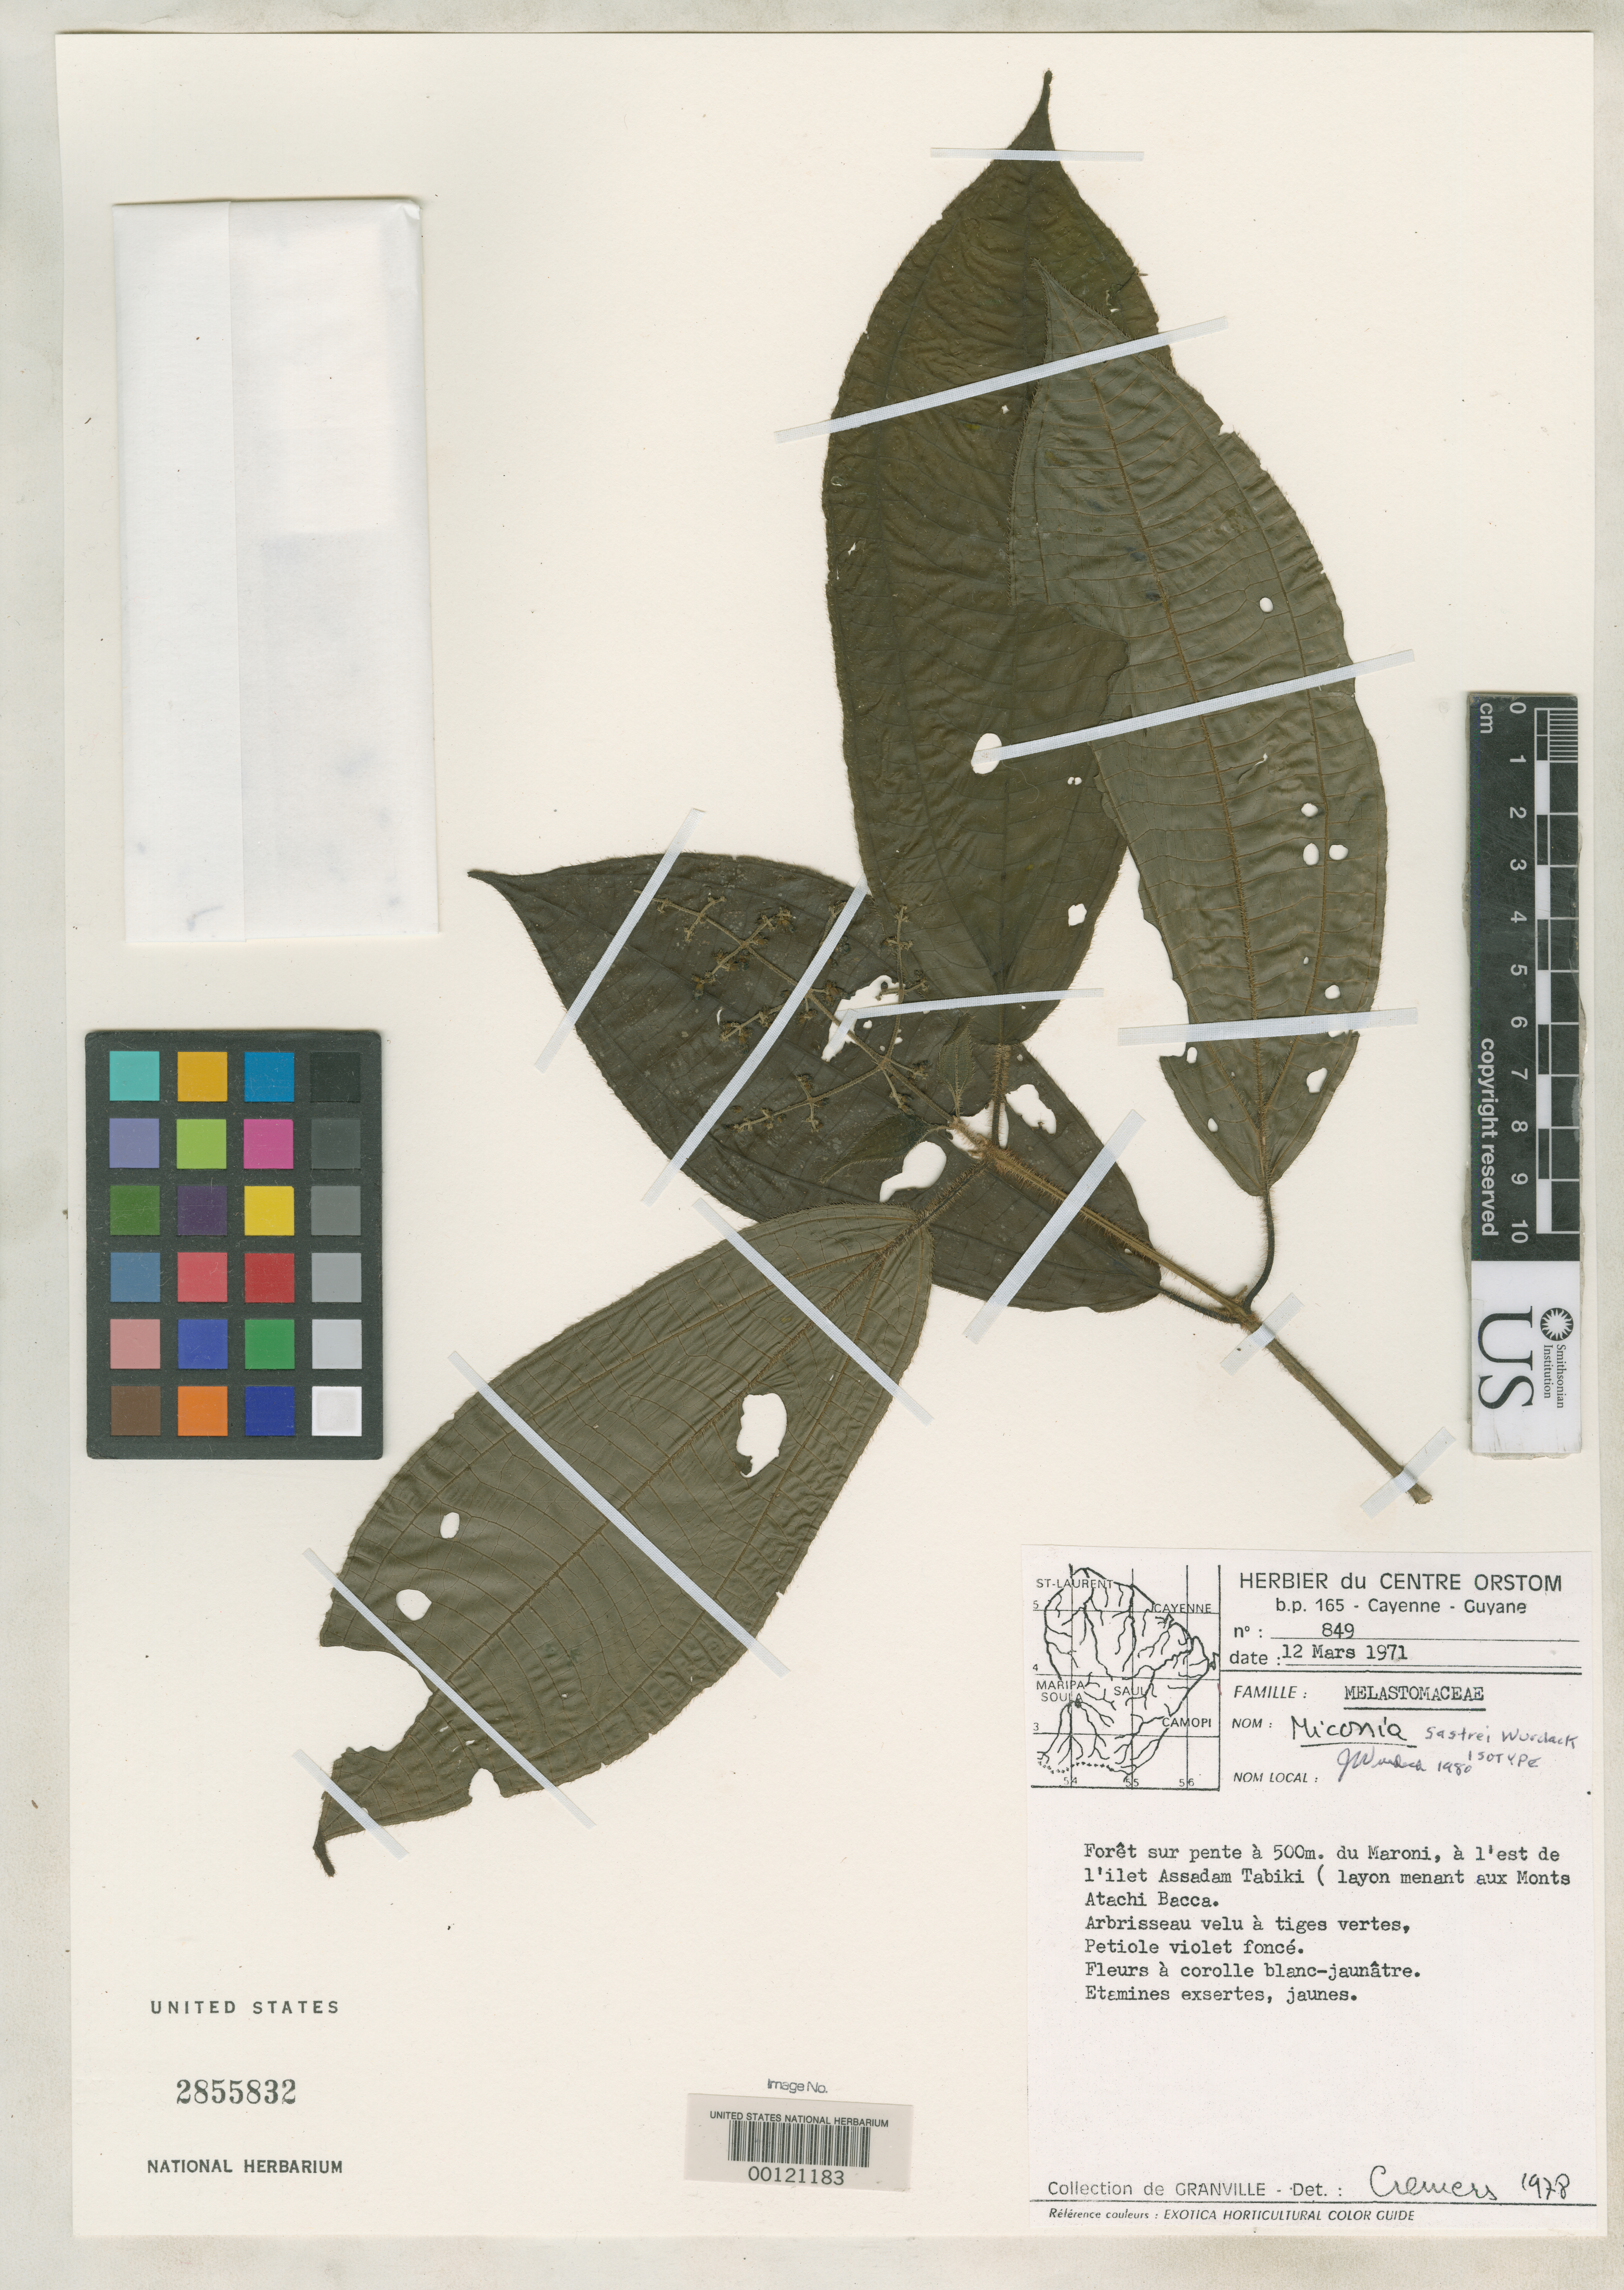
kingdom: Plantae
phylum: Tracheophyta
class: Magnoliopsida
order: Myrtales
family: Melastomataceae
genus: Miconia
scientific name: Miconia sastrei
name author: Wurdack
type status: Isotype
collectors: J.-J. de Granville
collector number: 849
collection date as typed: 12 Mar 1971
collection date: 1971-03-12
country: French Guiana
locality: Maroni River near Assadam Tabiki.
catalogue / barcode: US 2855832